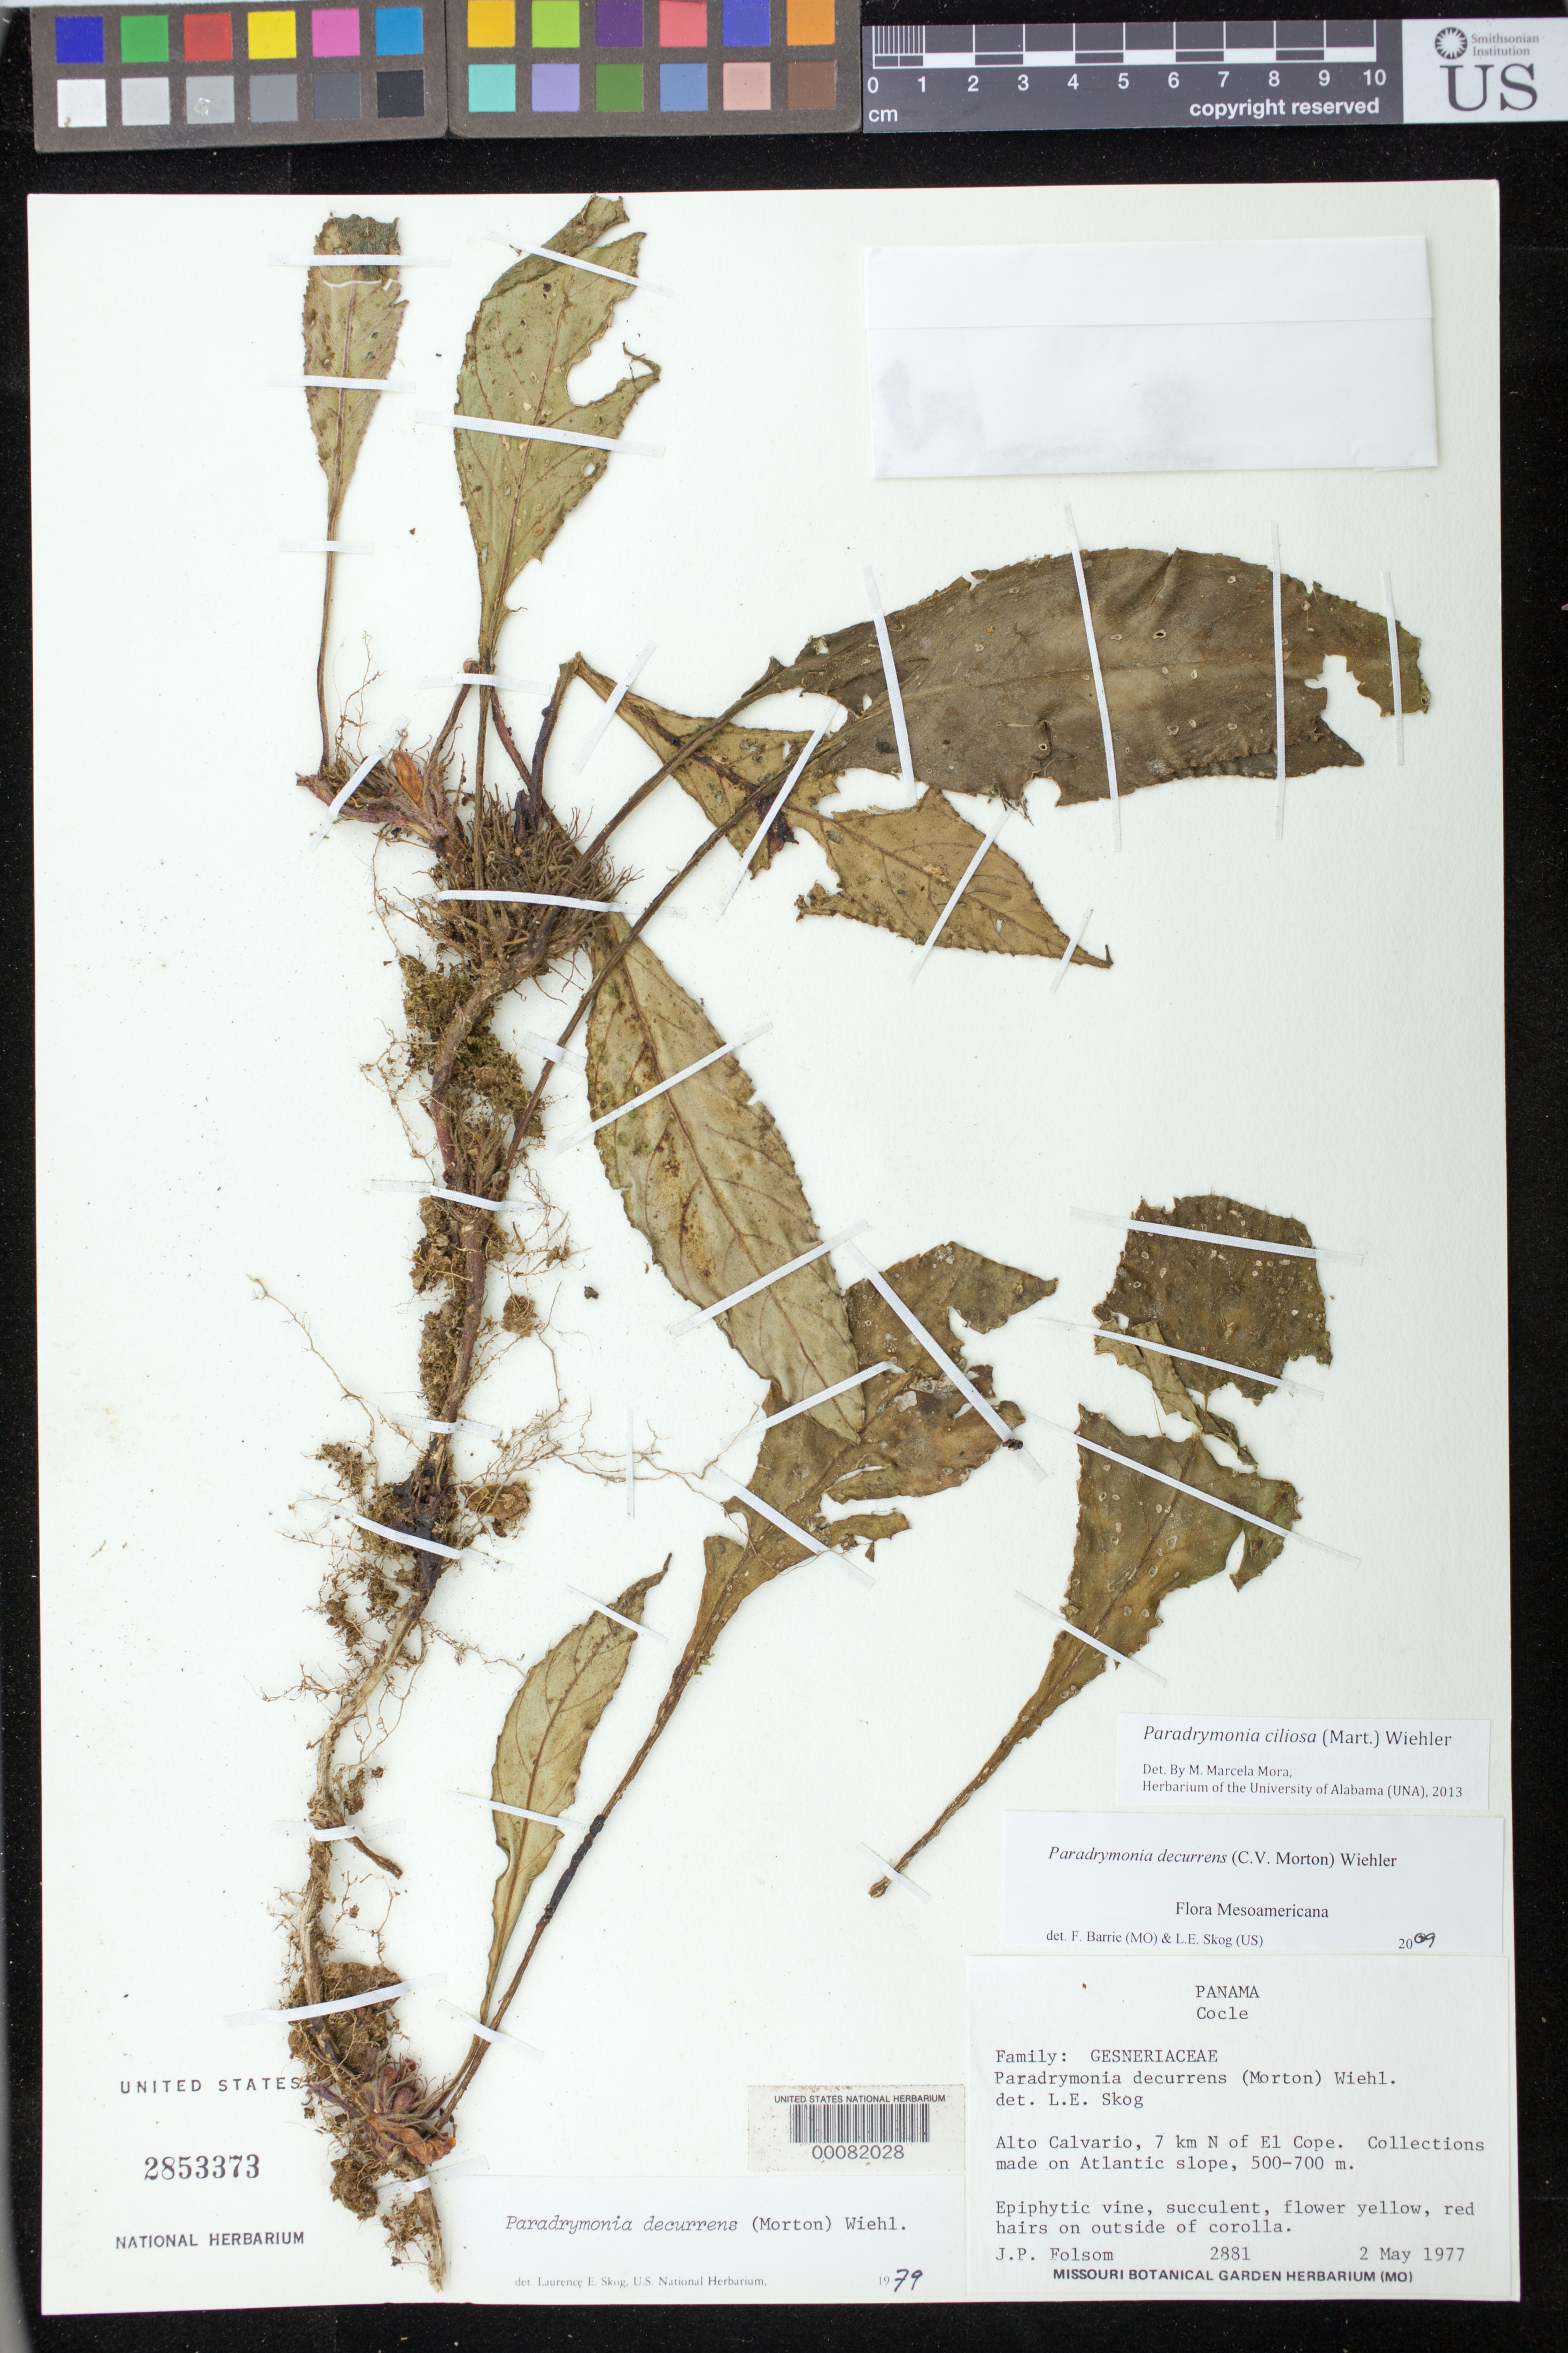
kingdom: Plantae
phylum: Tracheophyta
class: Magnoliopsida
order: Lamiales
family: Gesneriaceae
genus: Paradrymonia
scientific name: Paradrymonia ciliosa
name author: (Mart.) Wiehler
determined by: Mora, M. Marcela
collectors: J. P. Folsom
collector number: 2881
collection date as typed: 02 May 1977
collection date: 1977-05-02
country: Panama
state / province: Coclé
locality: Alto Calvario, 7 km N of El Cope, collections made on Atlantic slope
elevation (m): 500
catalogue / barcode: US 2853373